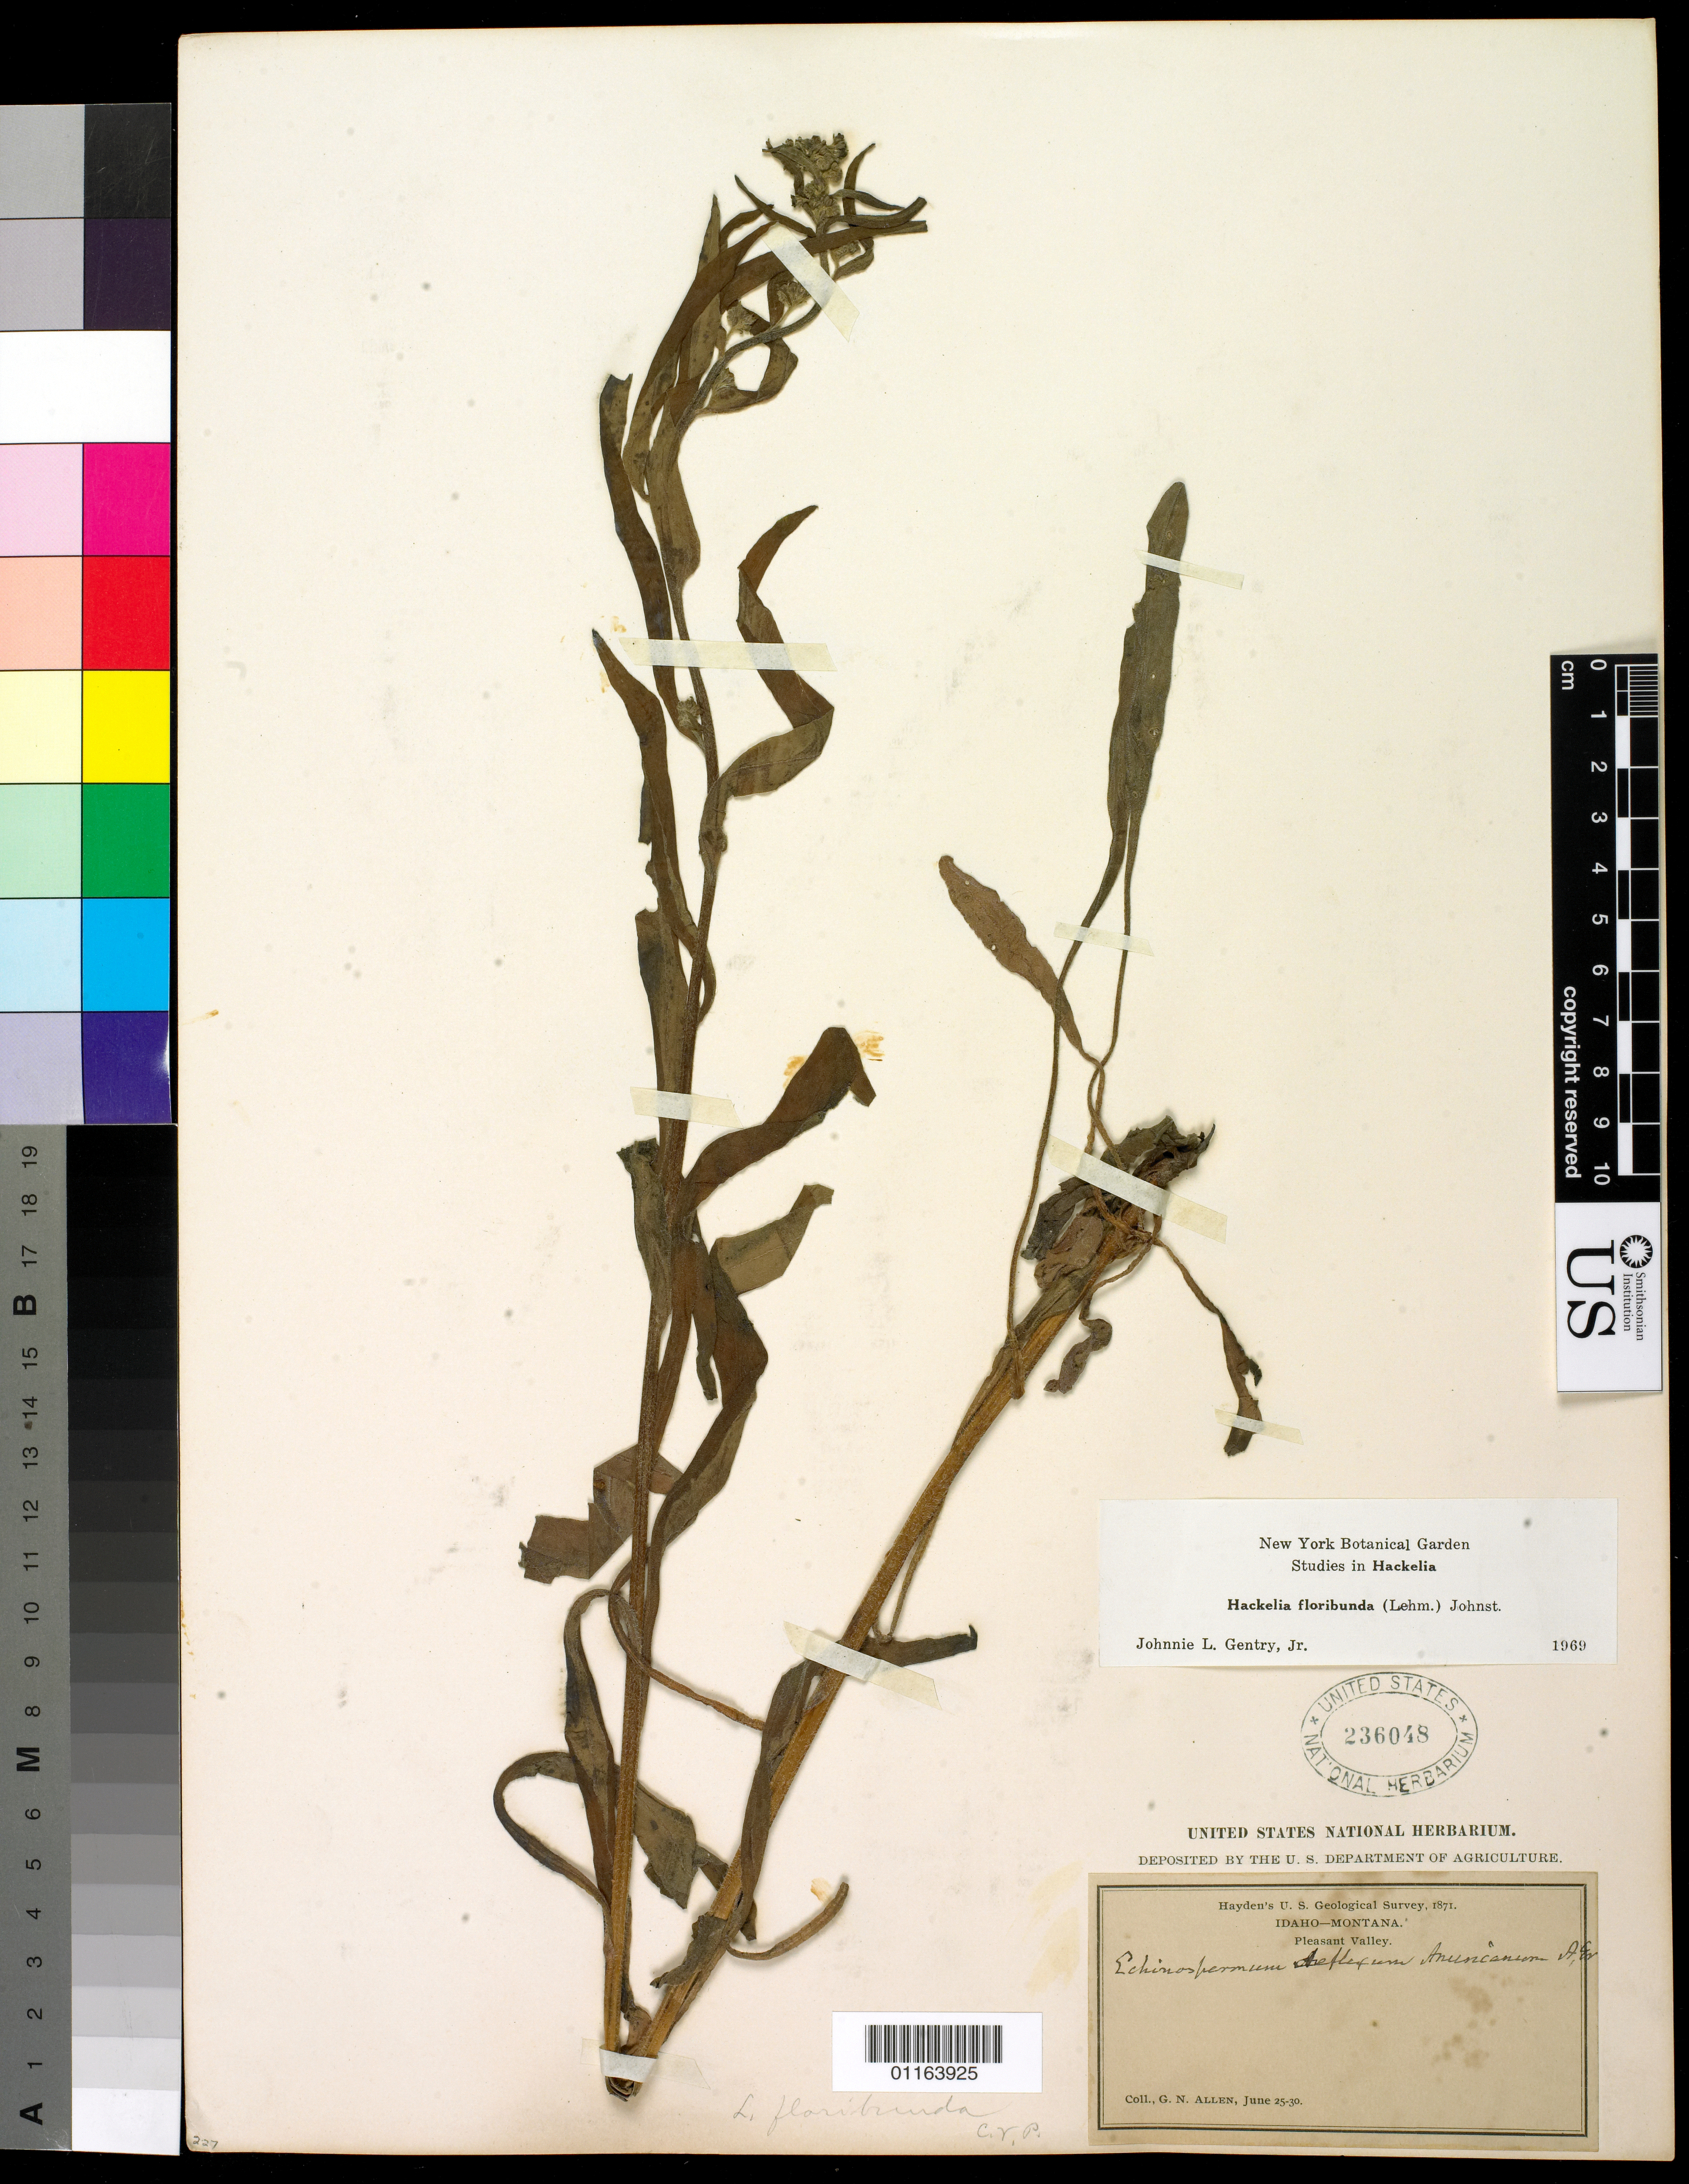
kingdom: Plantae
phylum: Tracheophyta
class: Magnoliopsida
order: Boraginales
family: Boraginaceae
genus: Hackelia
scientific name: Hackelia floribunda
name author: (Lehm.) I.M. Johnst.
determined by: Gentry, J. L.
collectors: G. N. Allen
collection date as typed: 25 Jun 1871 to 30 Jun 1871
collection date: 1871-06-25/1871-06-30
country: United States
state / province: Montana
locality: Pleasant Valley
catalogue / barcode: US 236048